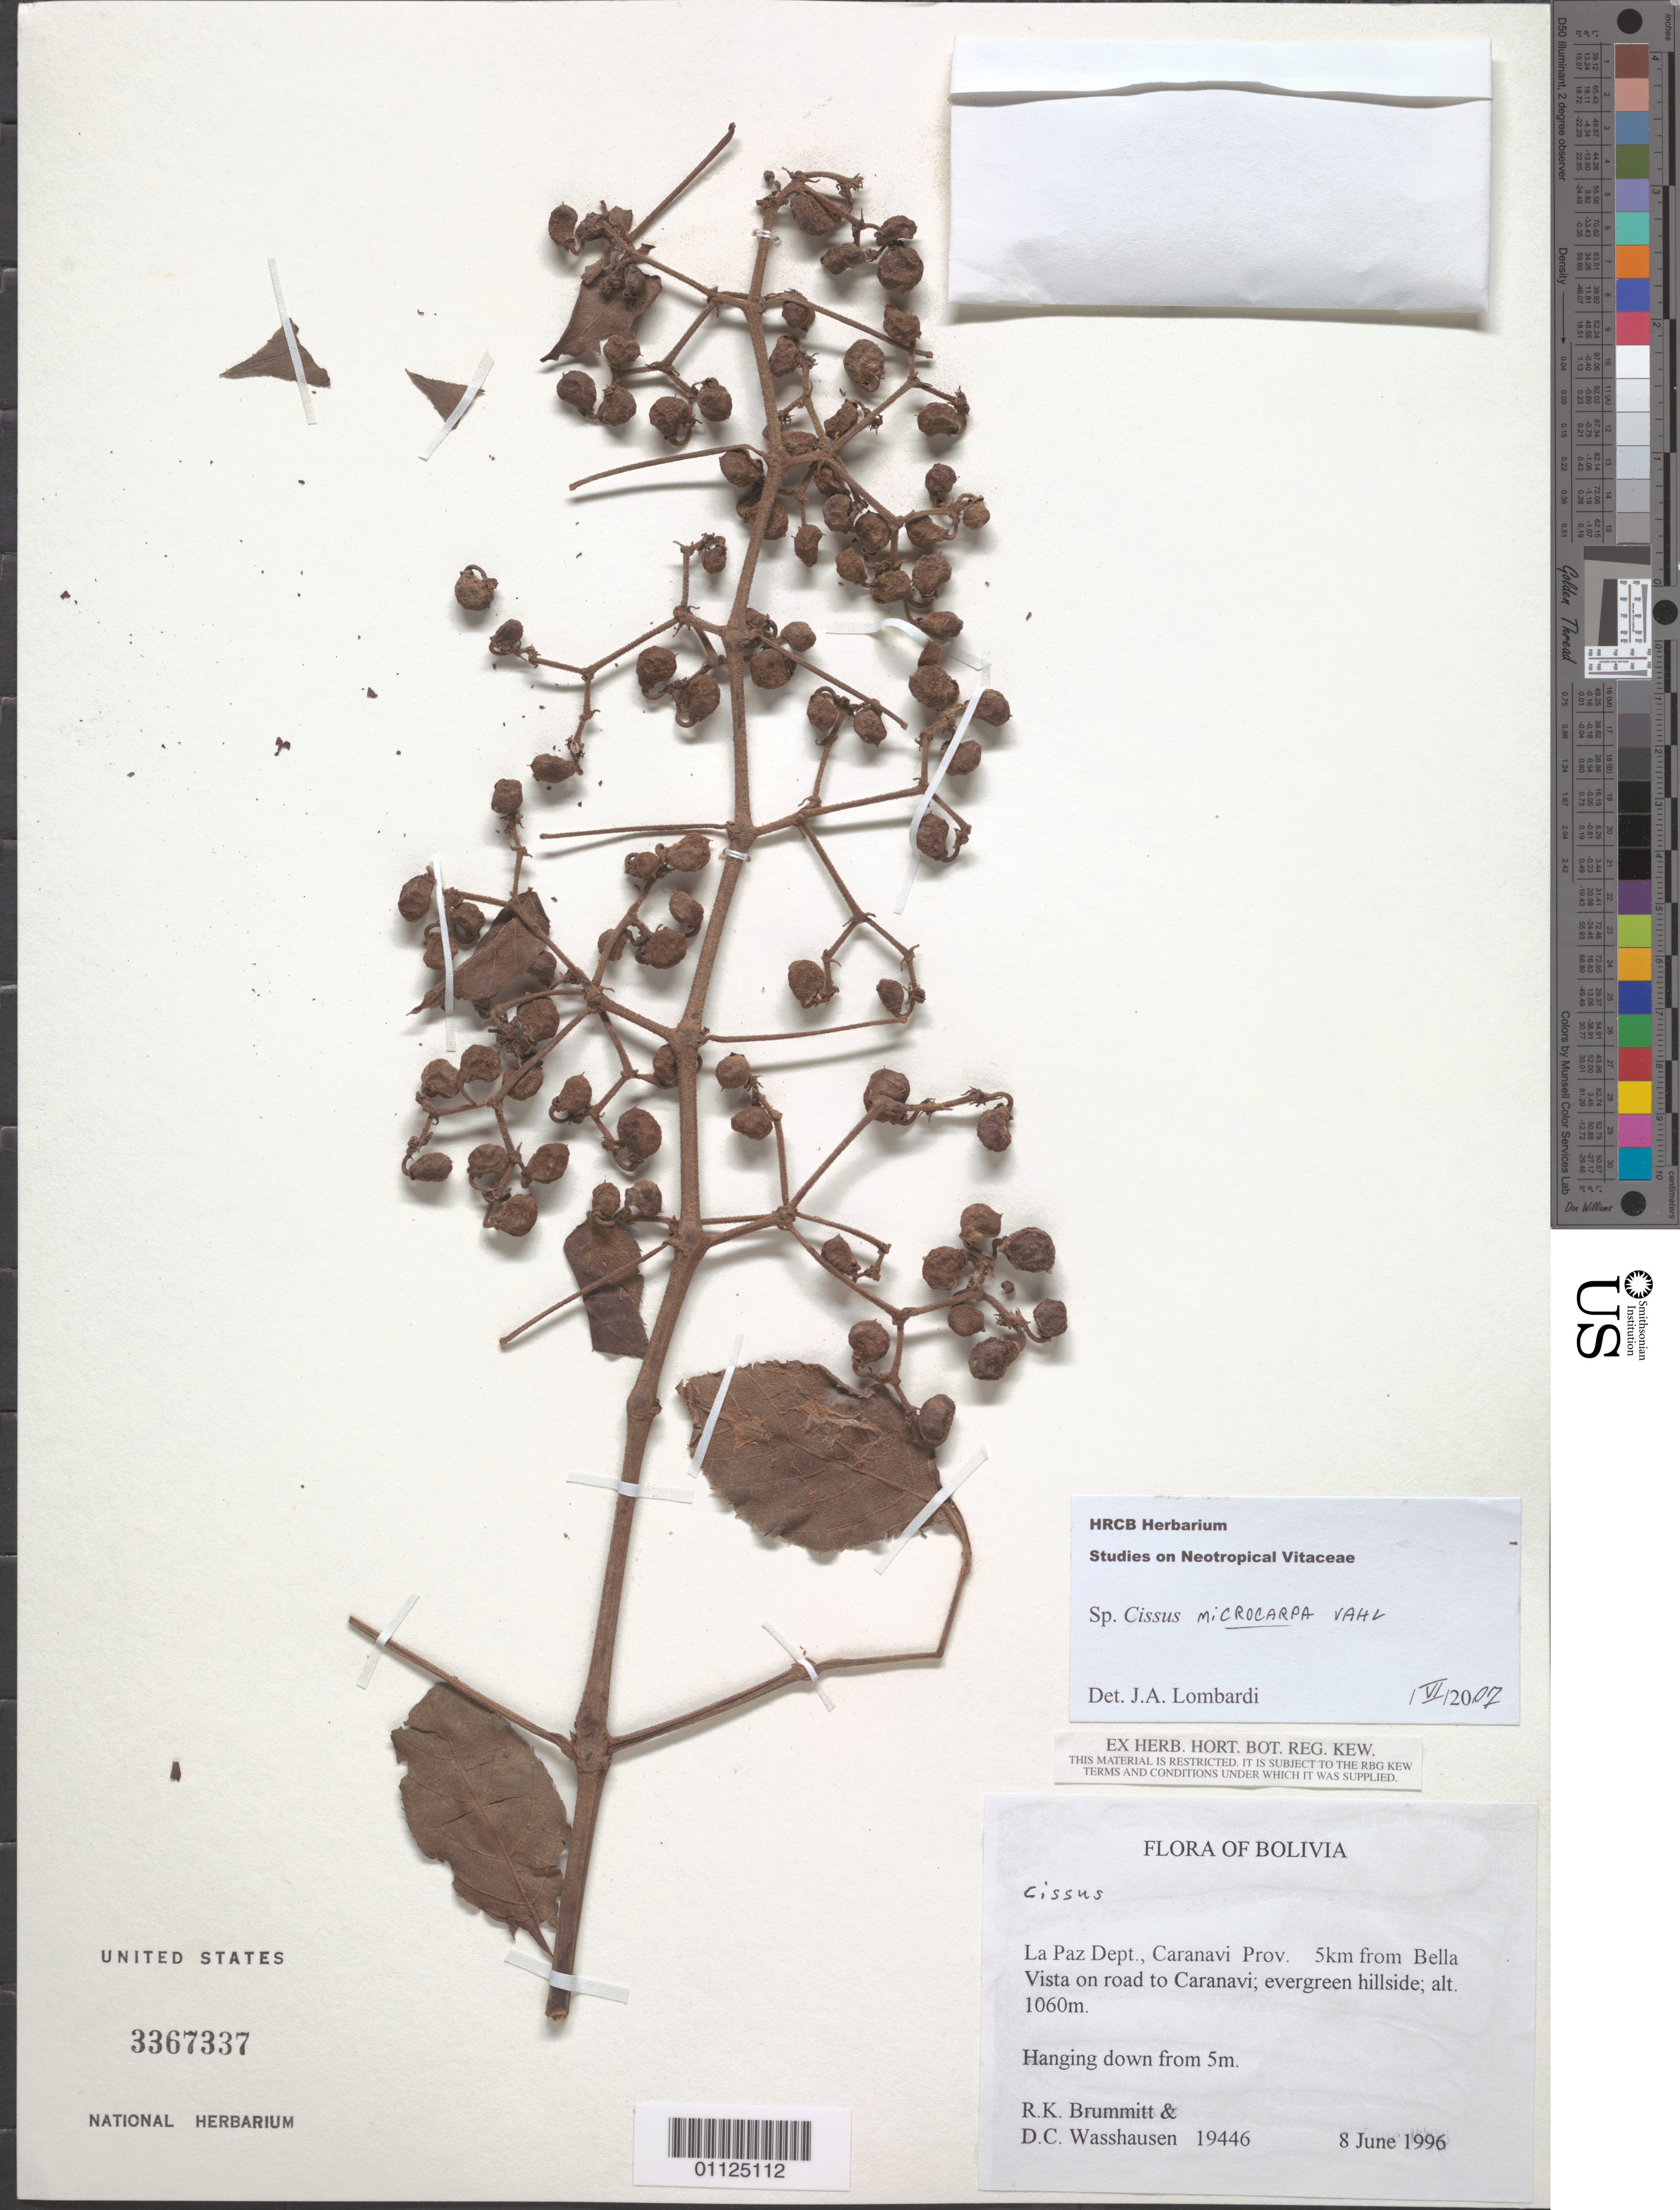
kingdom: Plantae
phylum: Tracheophyta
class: Magnoliopsida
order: Vitales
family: Vitaceae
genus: Cissus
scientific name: Cissus microcarpa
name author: Vahl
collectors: R. K. Brummitt & D. C. Wasshausen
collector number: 19446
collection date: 1996-06-08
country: Bolivia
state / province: La Páz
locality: Caranavi Prov. 5 km from Bella Vista on road to Caranavi; evergreen hillside.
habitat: Hanging down from 5 m.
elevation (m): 1060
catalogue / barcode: US 3367337